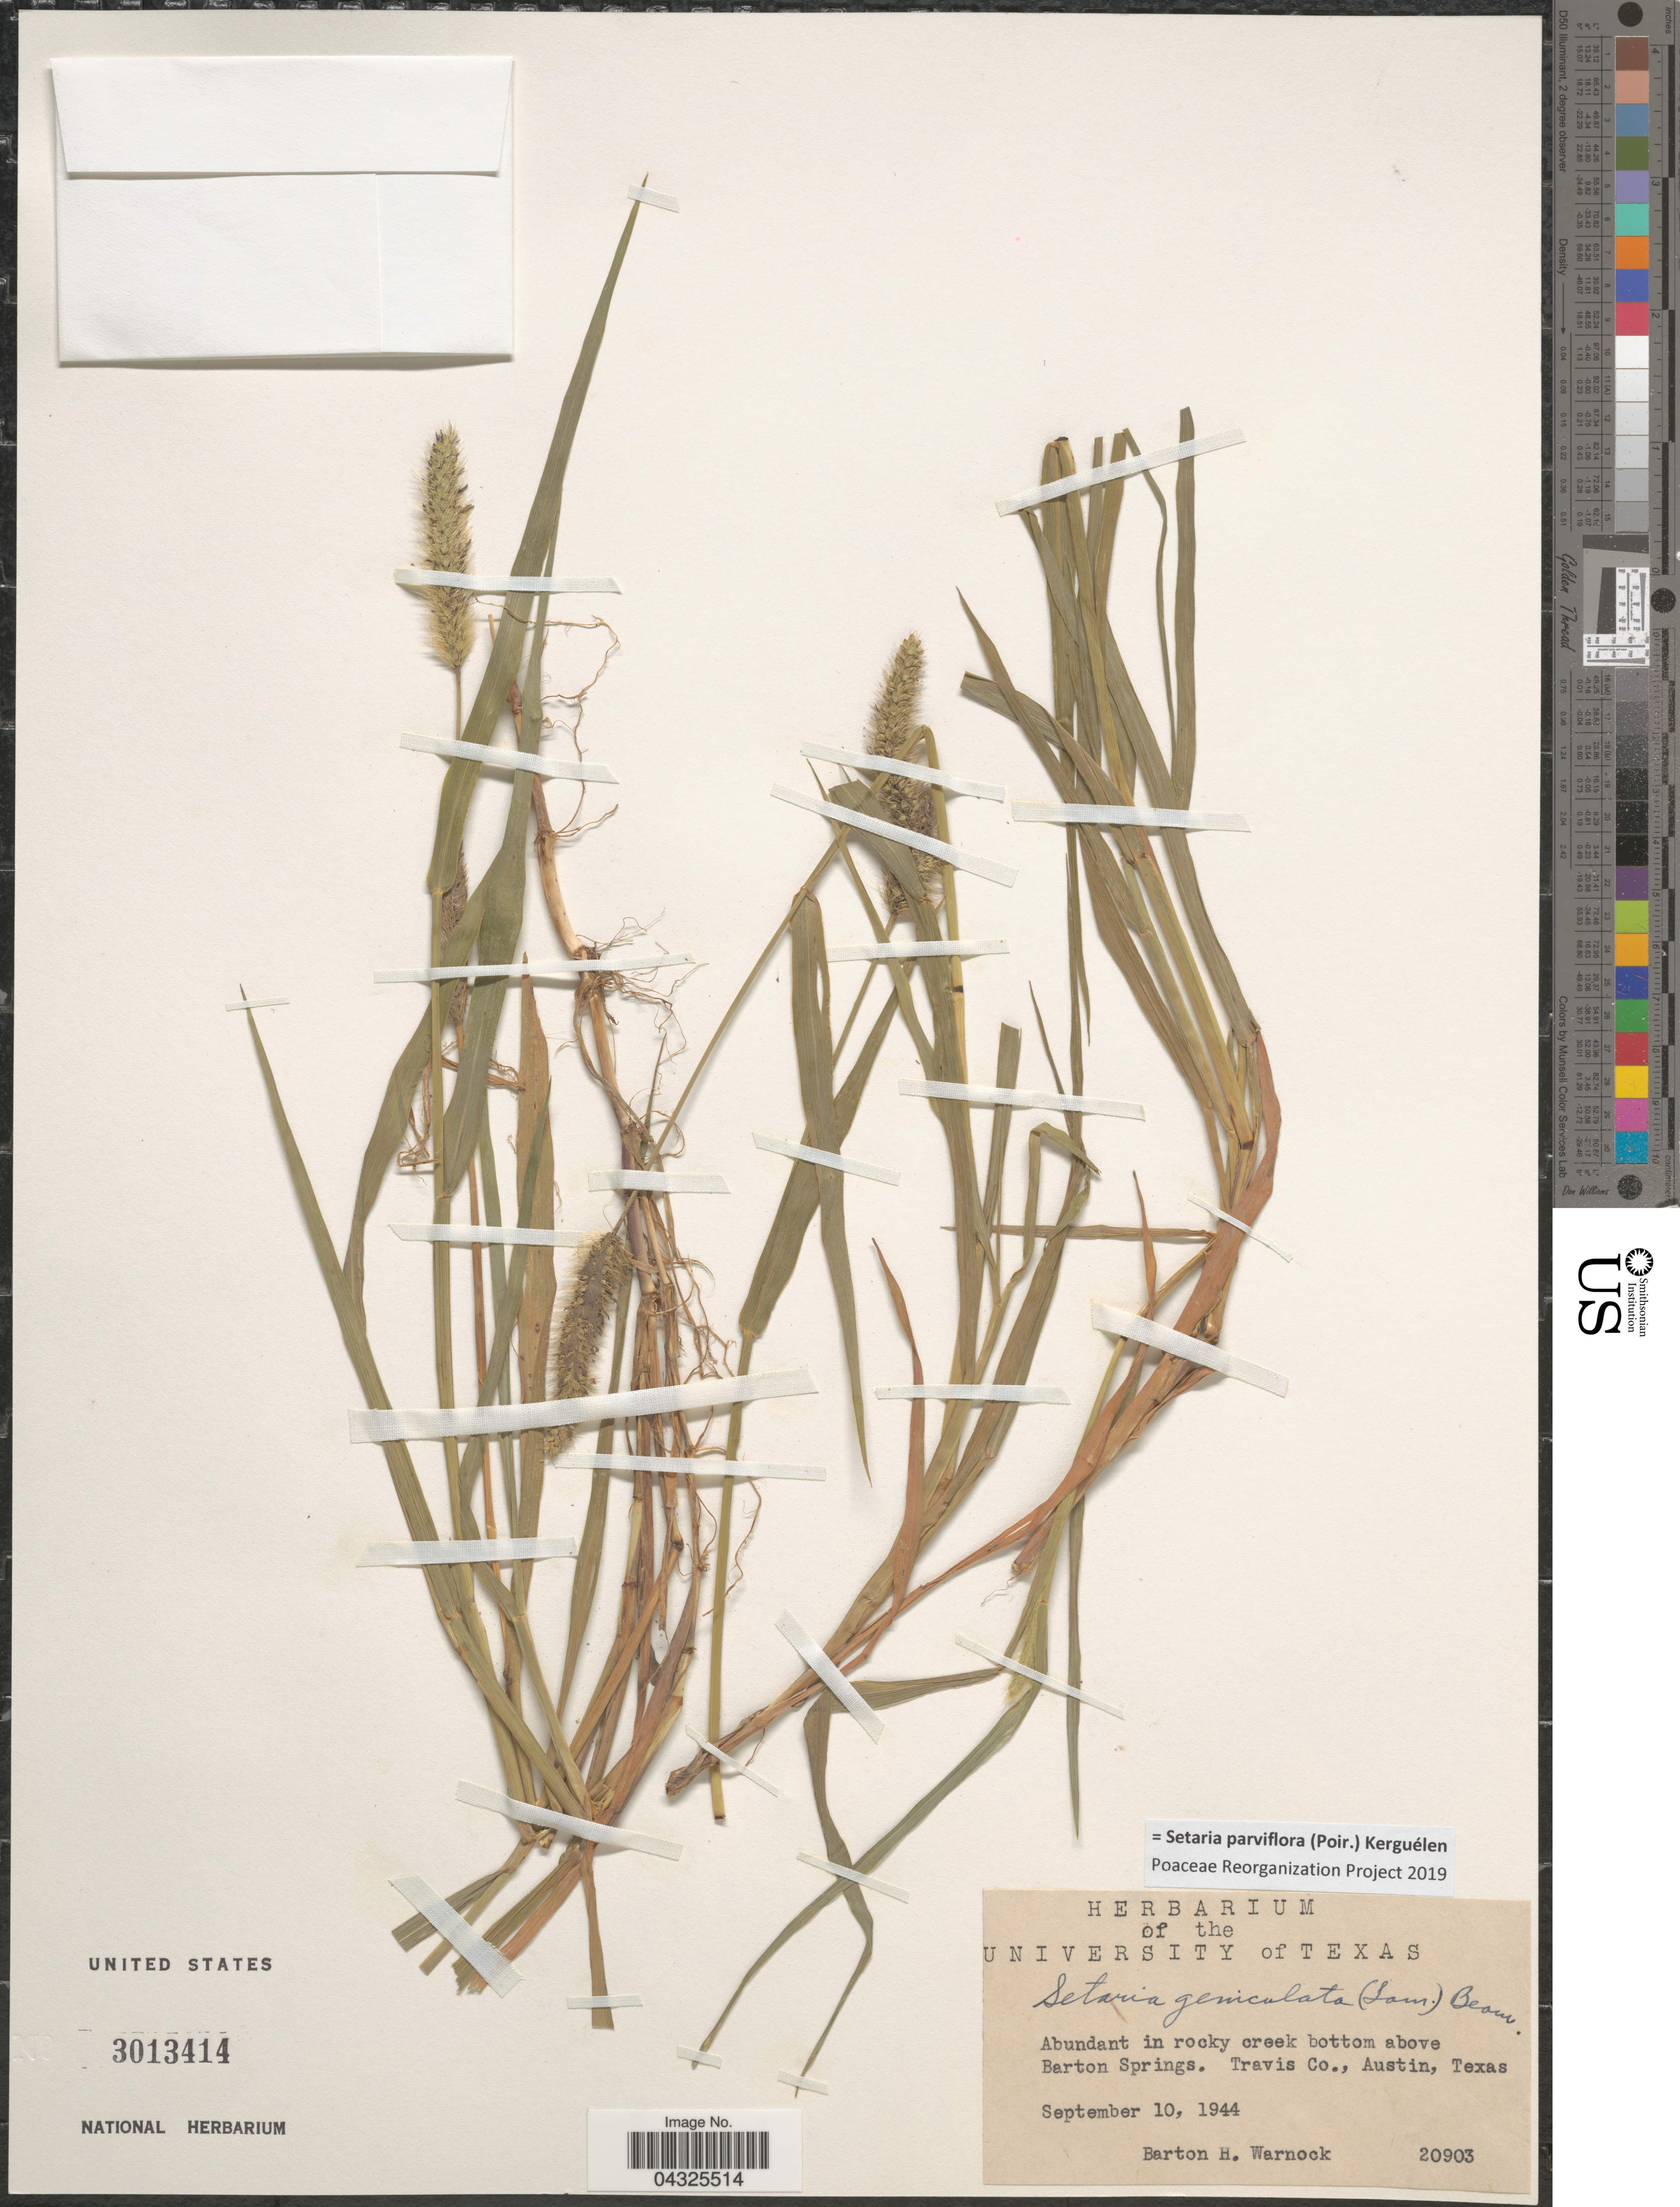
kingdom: Plantae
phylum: Tracheophyta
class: Liliopsida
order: Poales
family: Poaceae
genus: Setaria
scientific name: Setaria parviflora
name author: (Poir.) Kerguélen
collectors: B. H. Warnock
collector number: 20903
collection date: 1944-09-10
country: United States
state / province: Texas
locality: Abundant in rocky creek bottom above Barton Springs, Travis Co., Austin.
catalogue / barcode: US 3013414